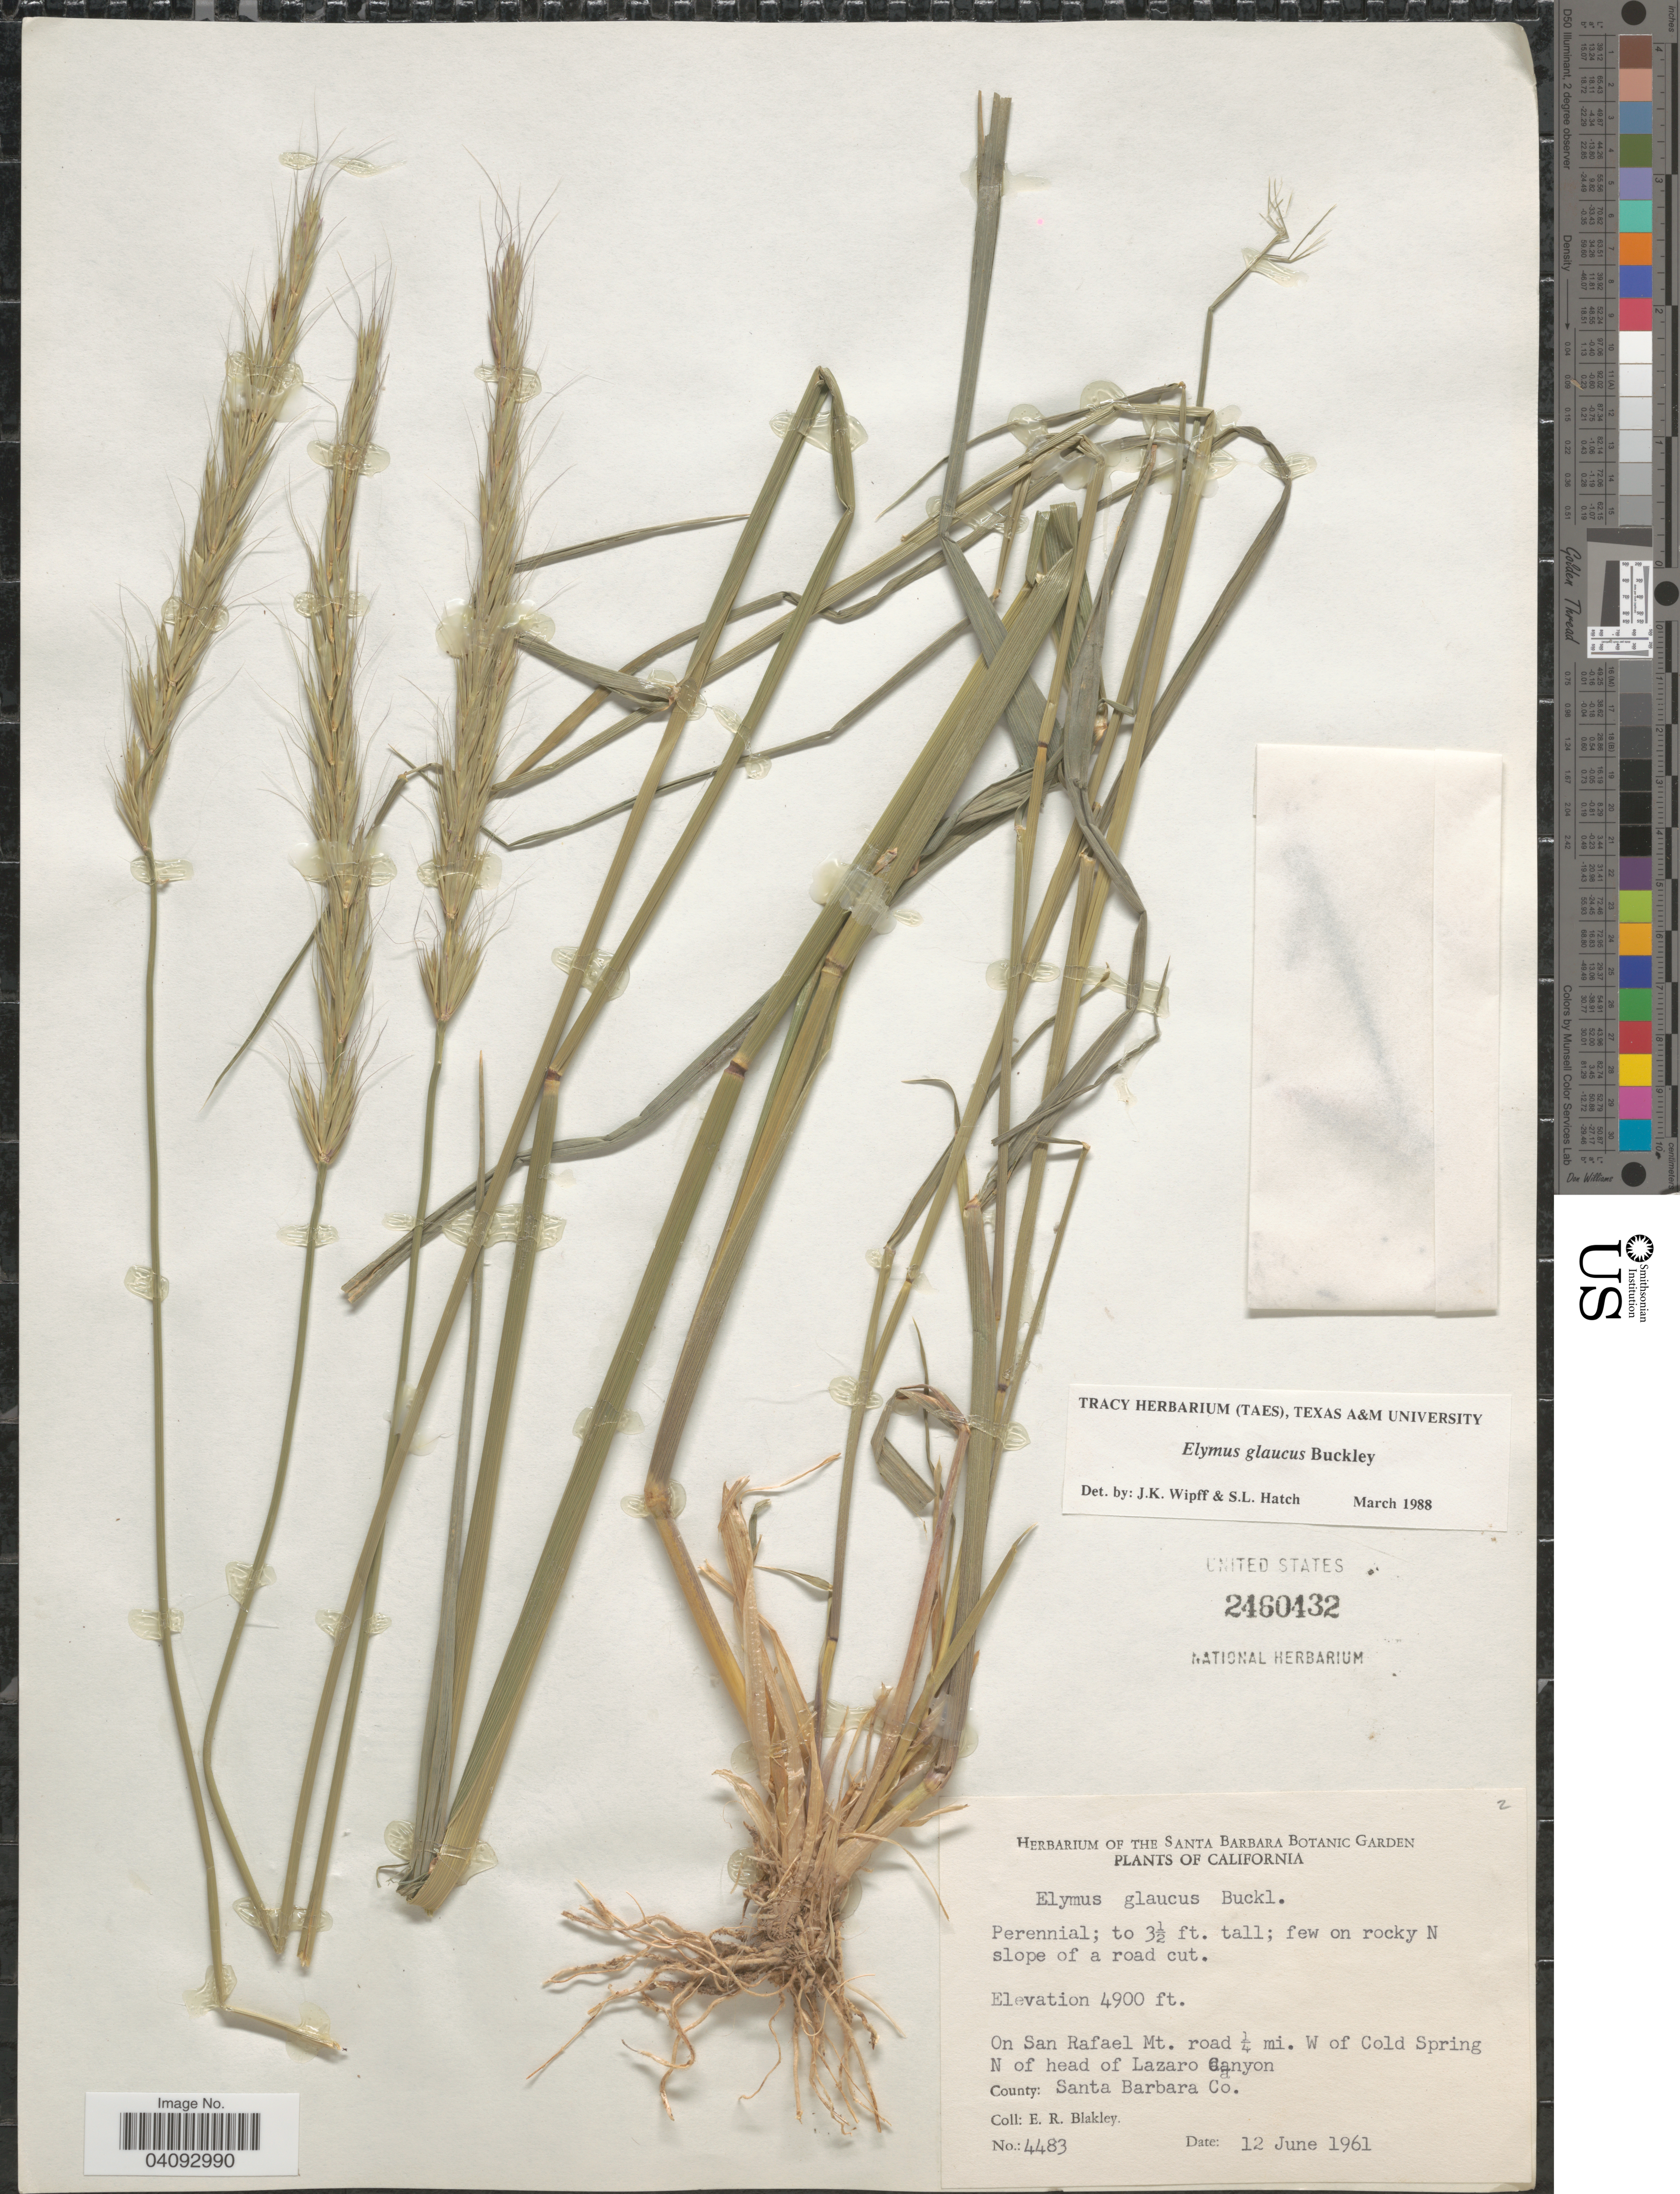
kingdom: Plantae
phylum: Tracheophyta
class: Liliopsida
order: Poales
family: Poaceae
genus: Elymus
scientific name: Elymus glaucus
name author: Buckley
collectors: E. R. Blakley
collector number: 4483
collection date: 1961-06-12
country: United States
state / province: California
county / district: Santa Barbara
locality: On San Rafael Mt. road ¼ mi. W of Cold Spring N of head of Lazaro Canyon. County: Santa Barbara Co.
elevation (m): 1494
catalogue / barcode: US 2460432